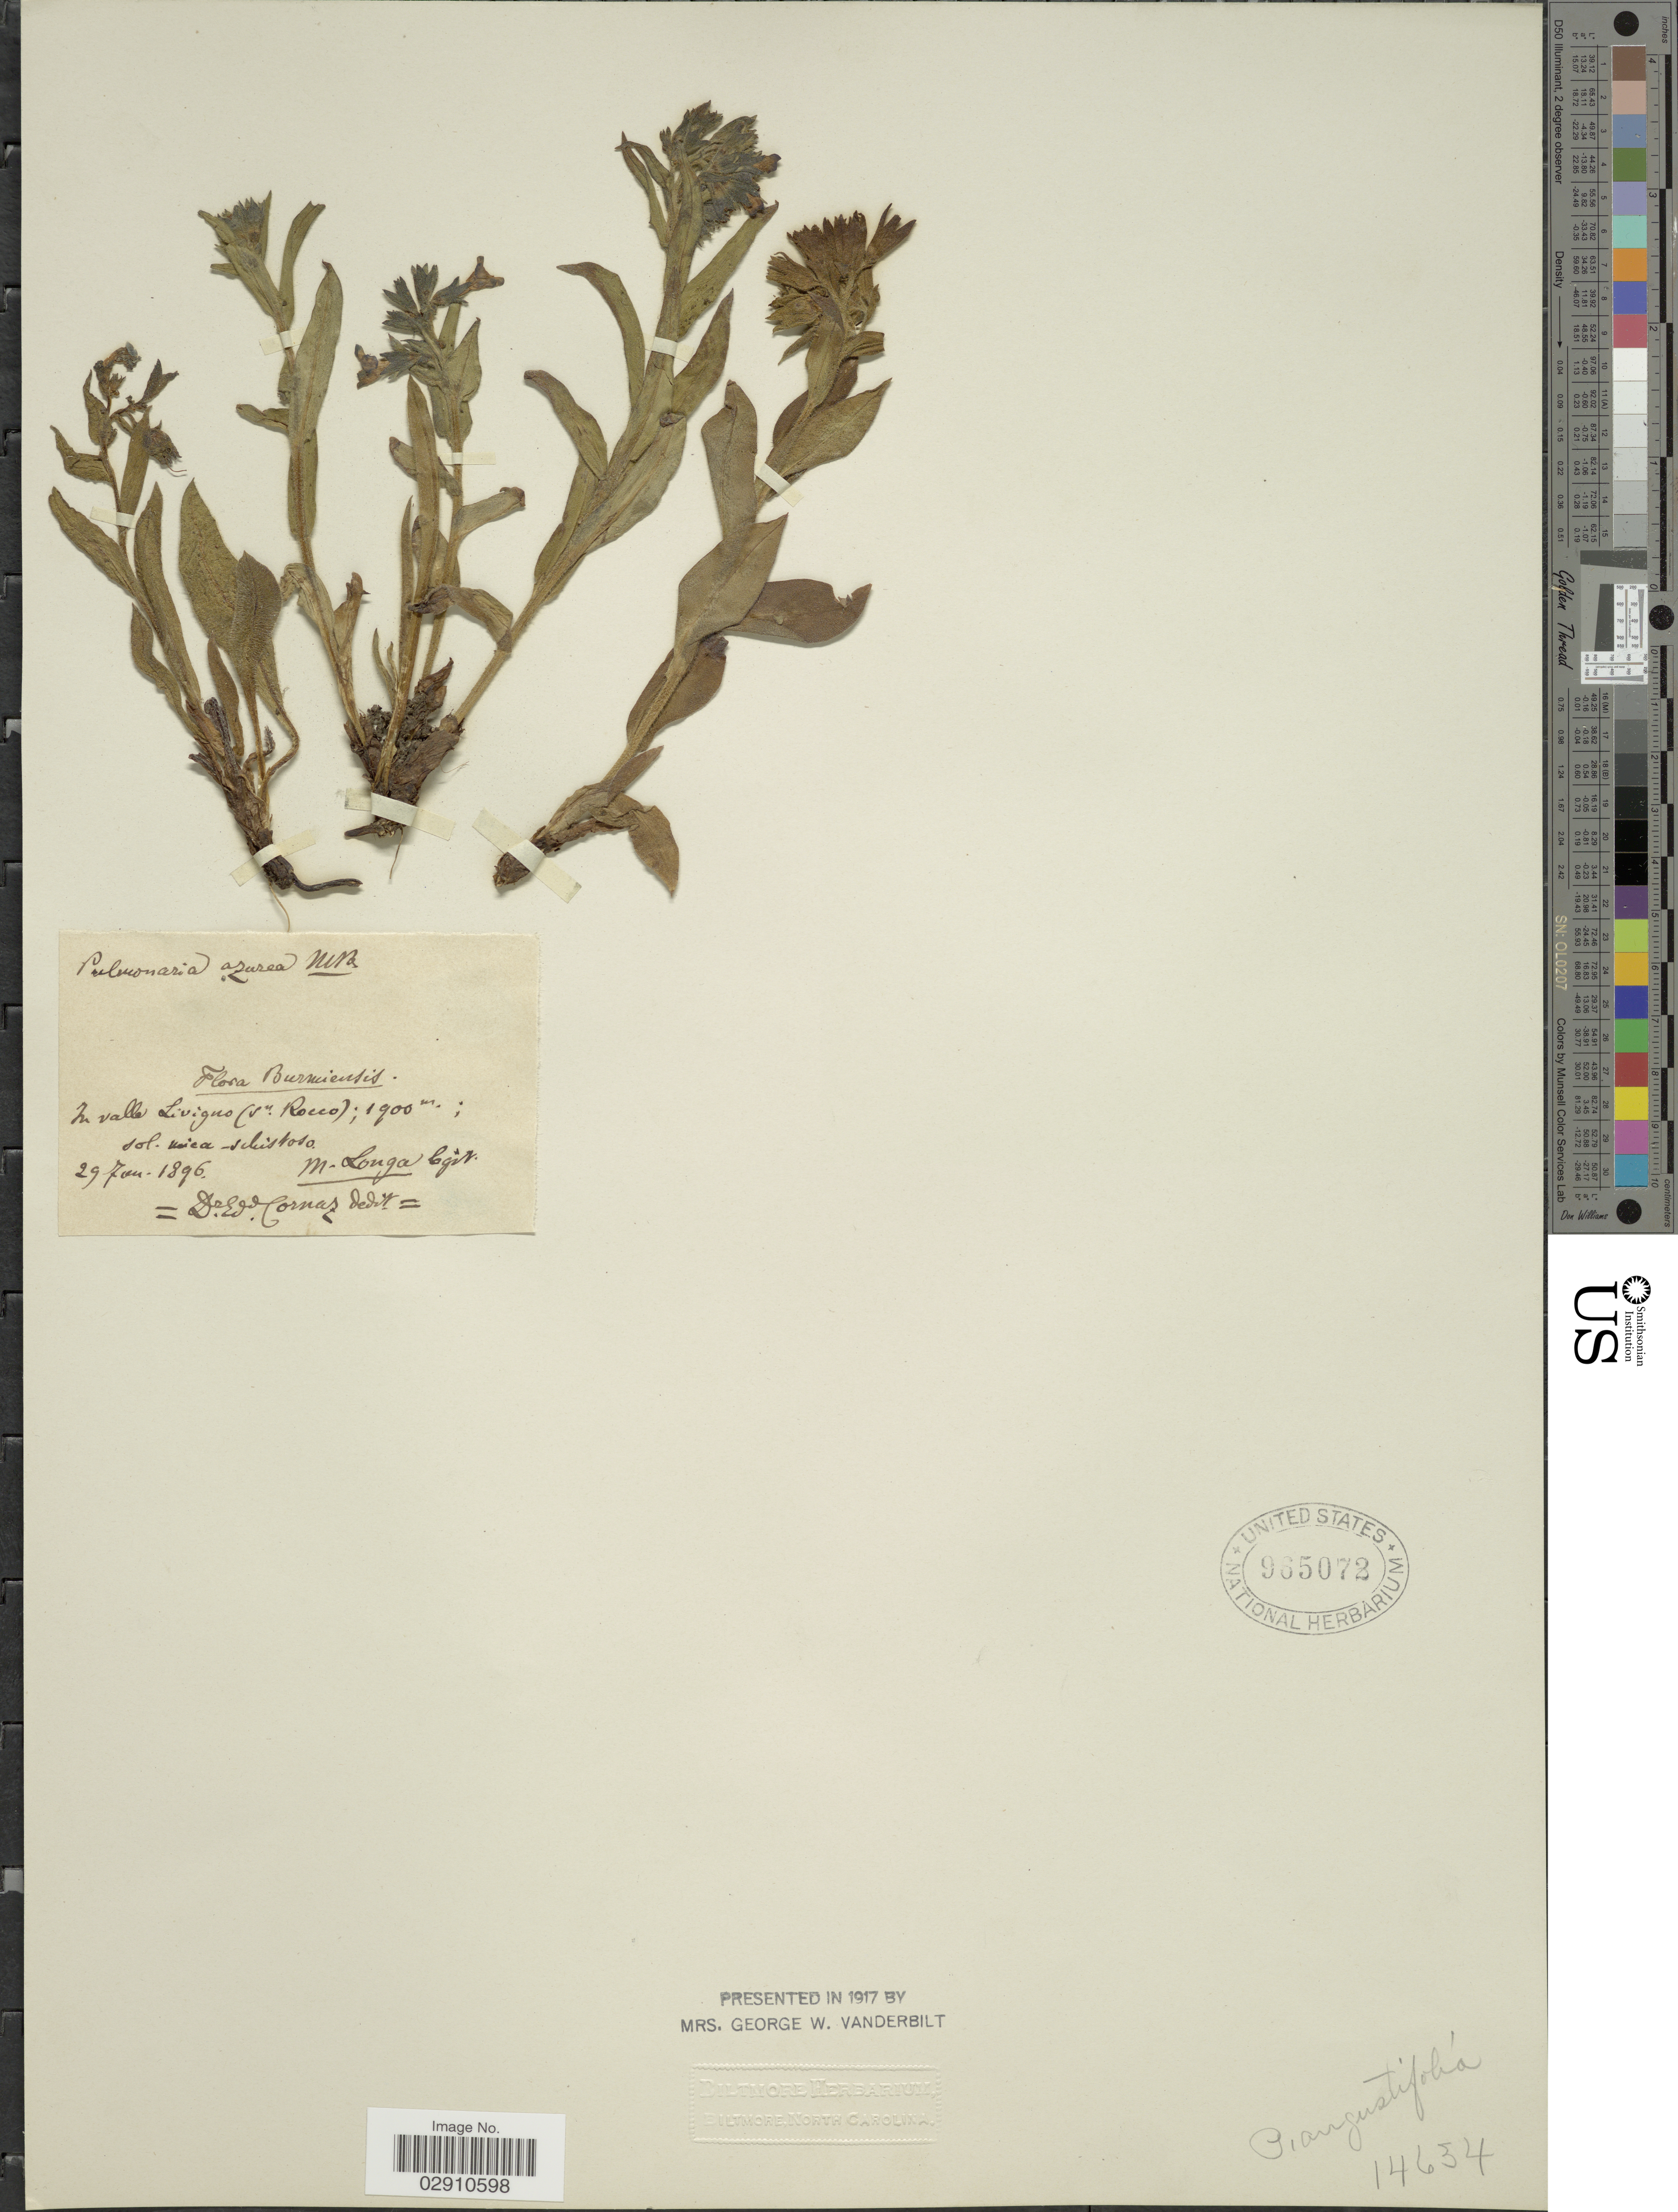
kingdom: Plantae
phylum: Tracheophyta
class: Magnoliopsida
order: Boraginales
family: Boraginaceae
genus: Pulmonaria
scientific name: Pulmonaria azurea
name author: Besser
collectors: M. Longa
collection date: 1896-06-29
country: Italy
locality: Burmiensis. In valle Livigno (du Rocco).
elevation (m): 1900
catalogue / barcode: US 965072